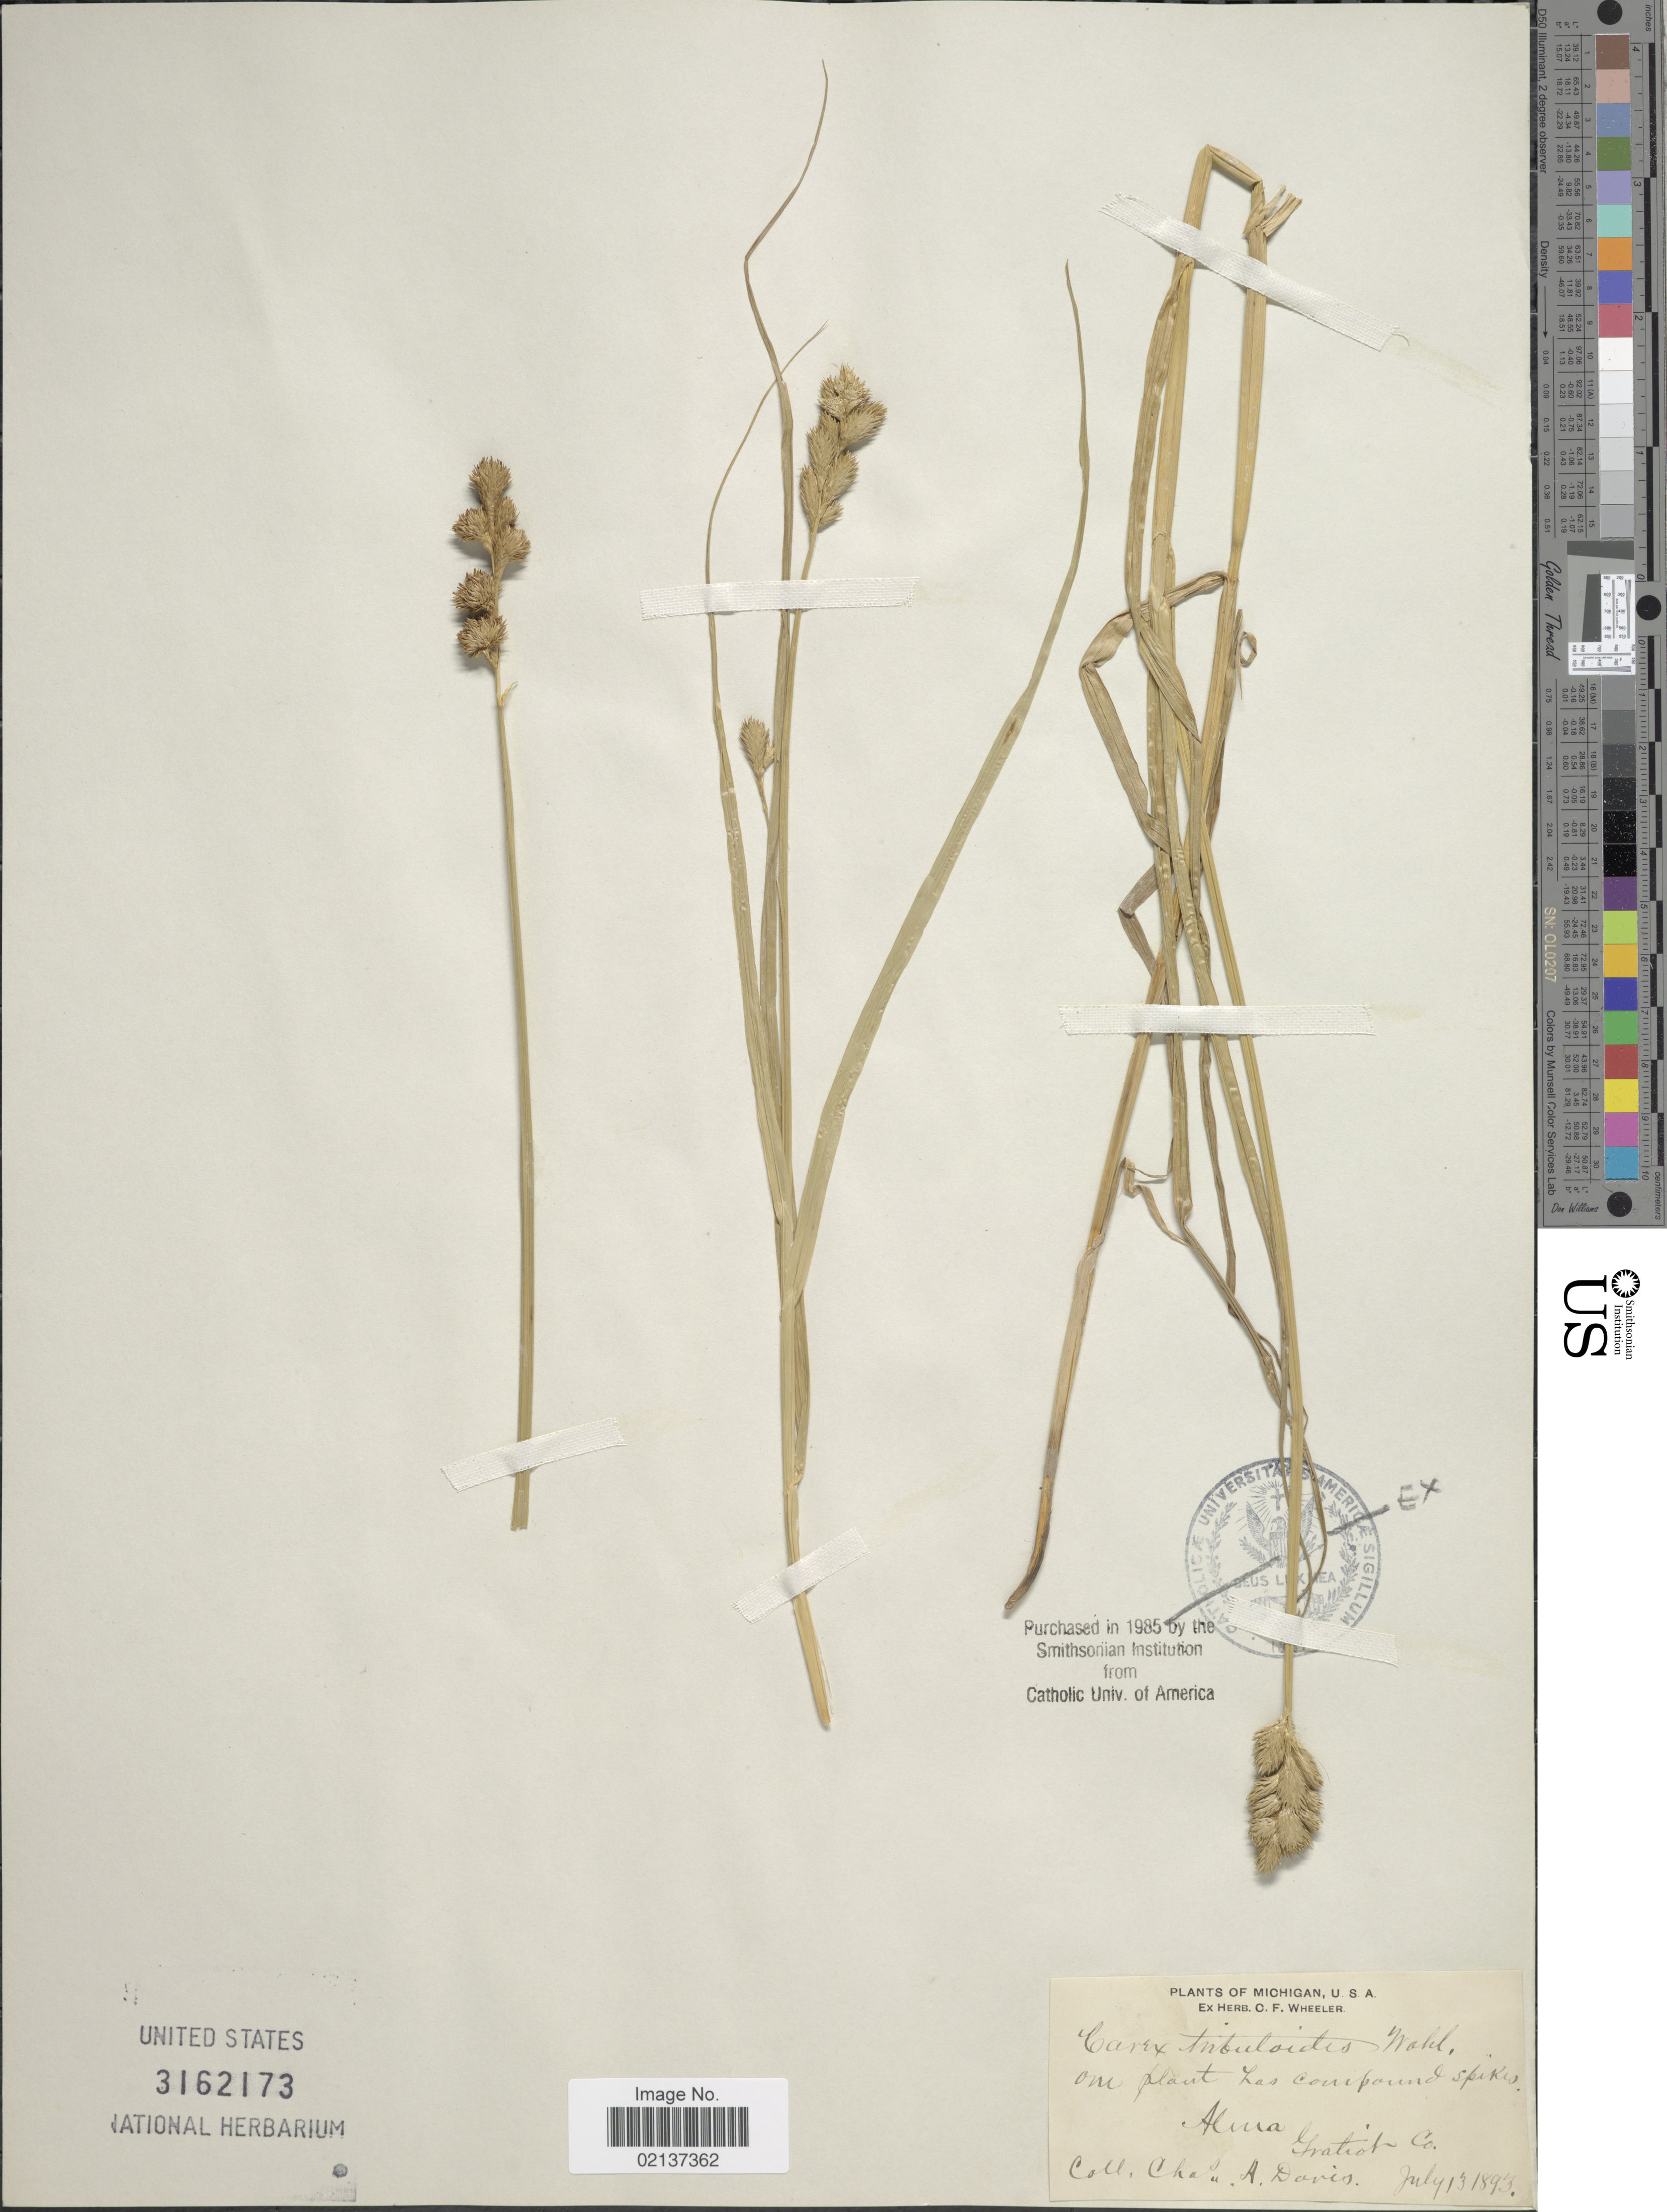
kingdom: Plantae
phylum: Tracheophyta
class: Liliopsida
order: Poales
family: Cyperaceae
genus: Carex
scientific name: Carex tribuloides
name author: Wahlenb.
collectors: C. Davis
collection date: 1893-07-13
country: United States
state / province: Michigan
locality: U.S.A., Alma, Gratiot Co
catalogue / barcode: US 3162173